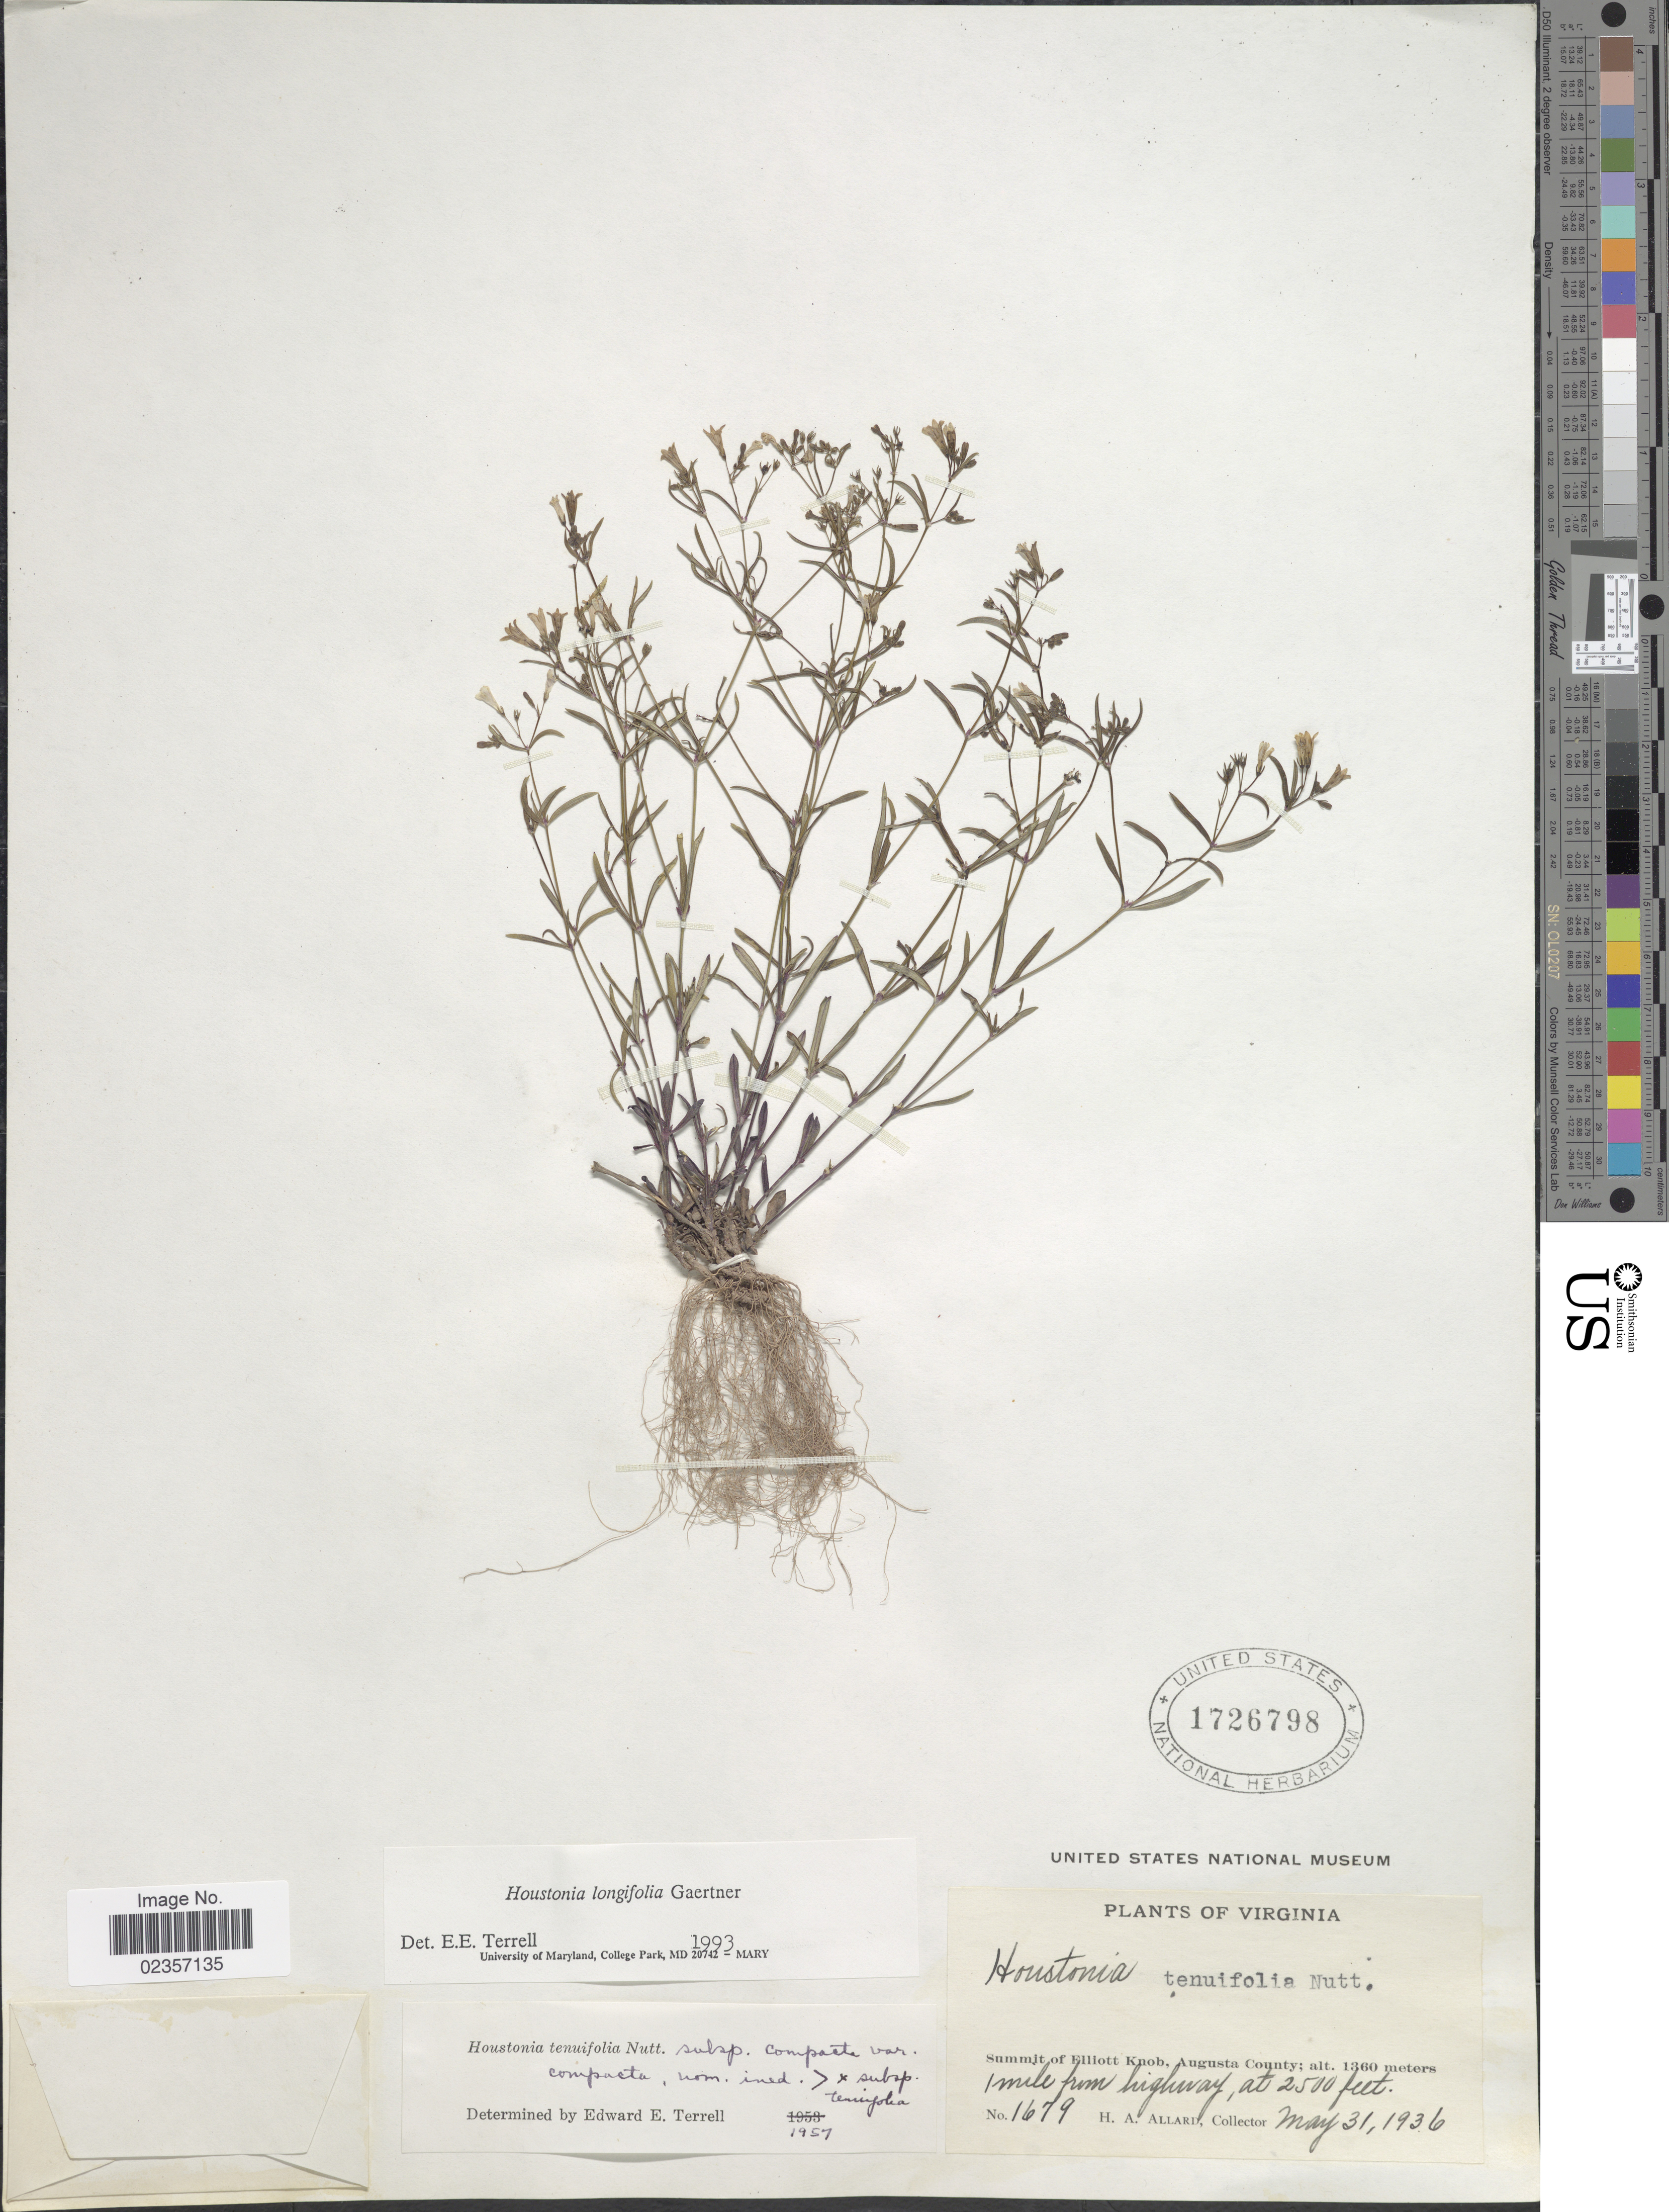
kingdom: Plantae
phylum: Tracheophyta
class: Magnoliopsida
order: Gentianales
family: Rubiaceae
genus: Houstonia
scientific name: Houstonia longifolia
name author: Gaertn.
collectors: H. A. Allard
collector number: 1679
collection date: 1936-05-31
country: United States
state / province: Virginia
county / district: Augusta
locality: Summit of Elliott Knob, Augusta County, 1 mile from highway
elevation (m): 762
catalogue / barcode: US 1726798